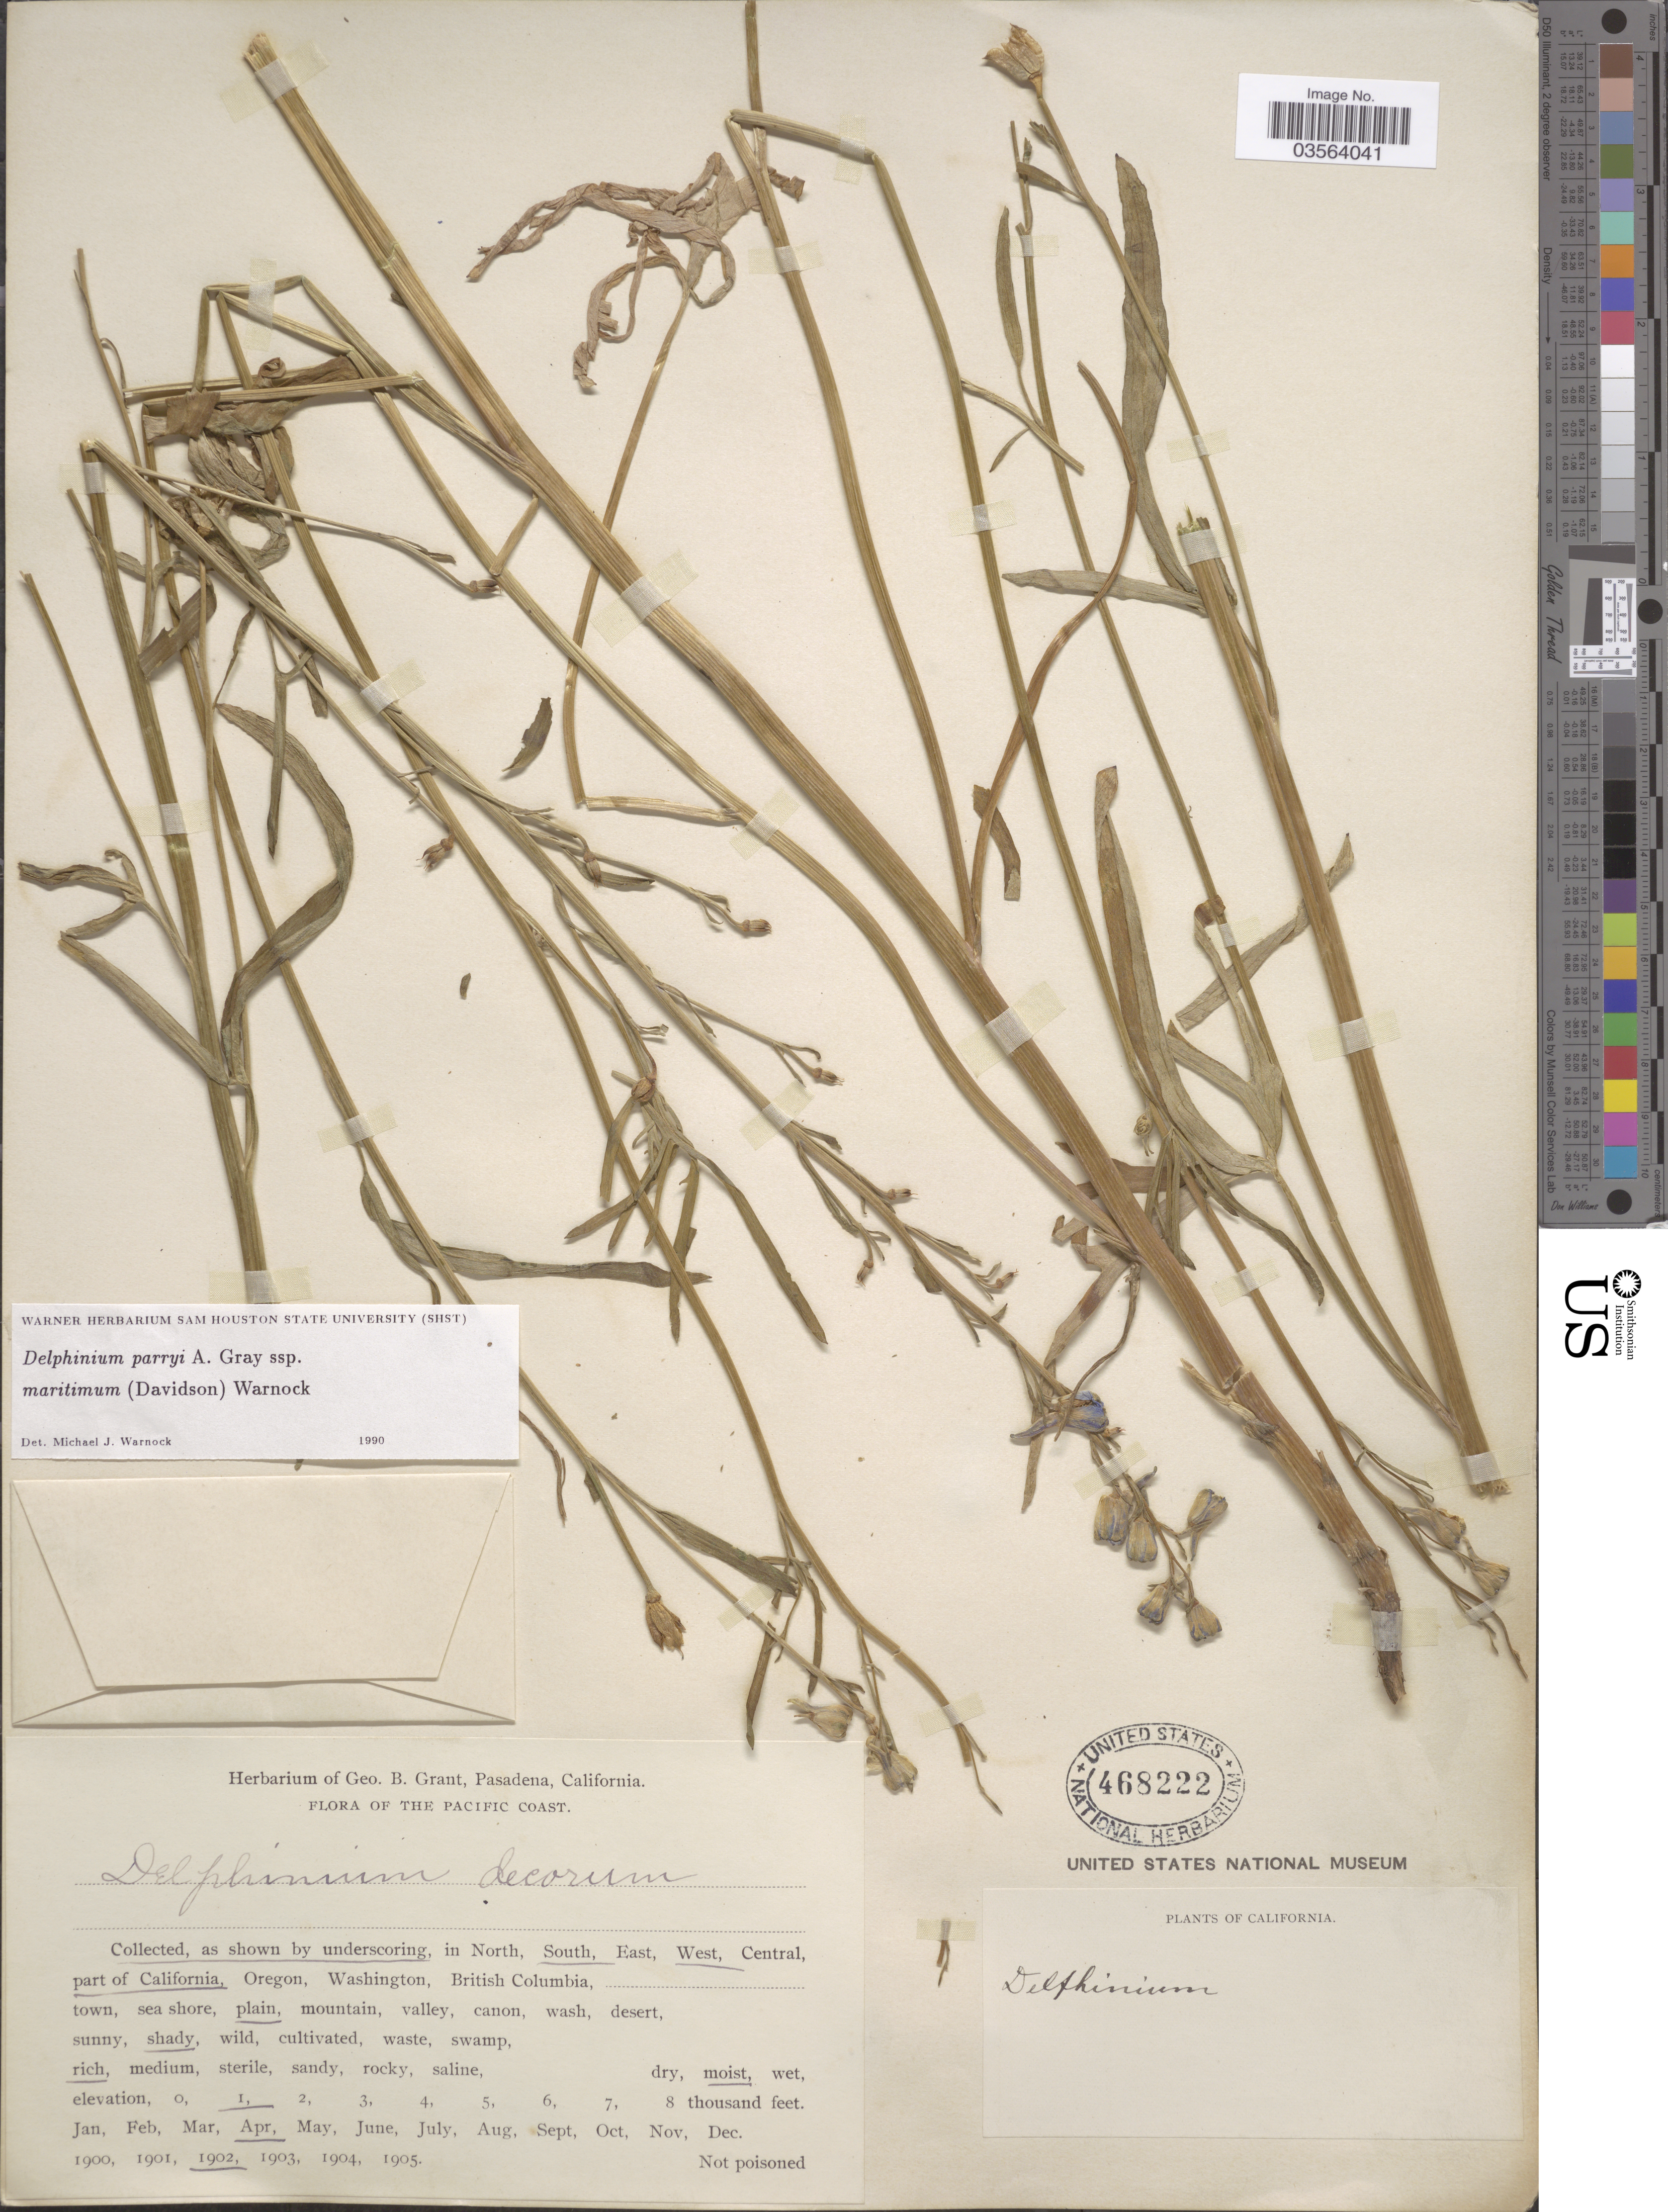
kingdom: Plantae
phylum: Tracheophyta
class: Magnoliopsida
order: Ranunculales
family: Ranunculaceae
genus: Delphinium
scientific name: Delphinium parryi subsp. maritimum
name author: (Davidson) M.J. Warnock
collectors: ex herb. Geo. B. Grant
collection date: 1902-04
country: United States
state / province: California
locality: South, West, part of California. Pacific Coast.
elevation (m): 305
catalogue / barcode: US 468222